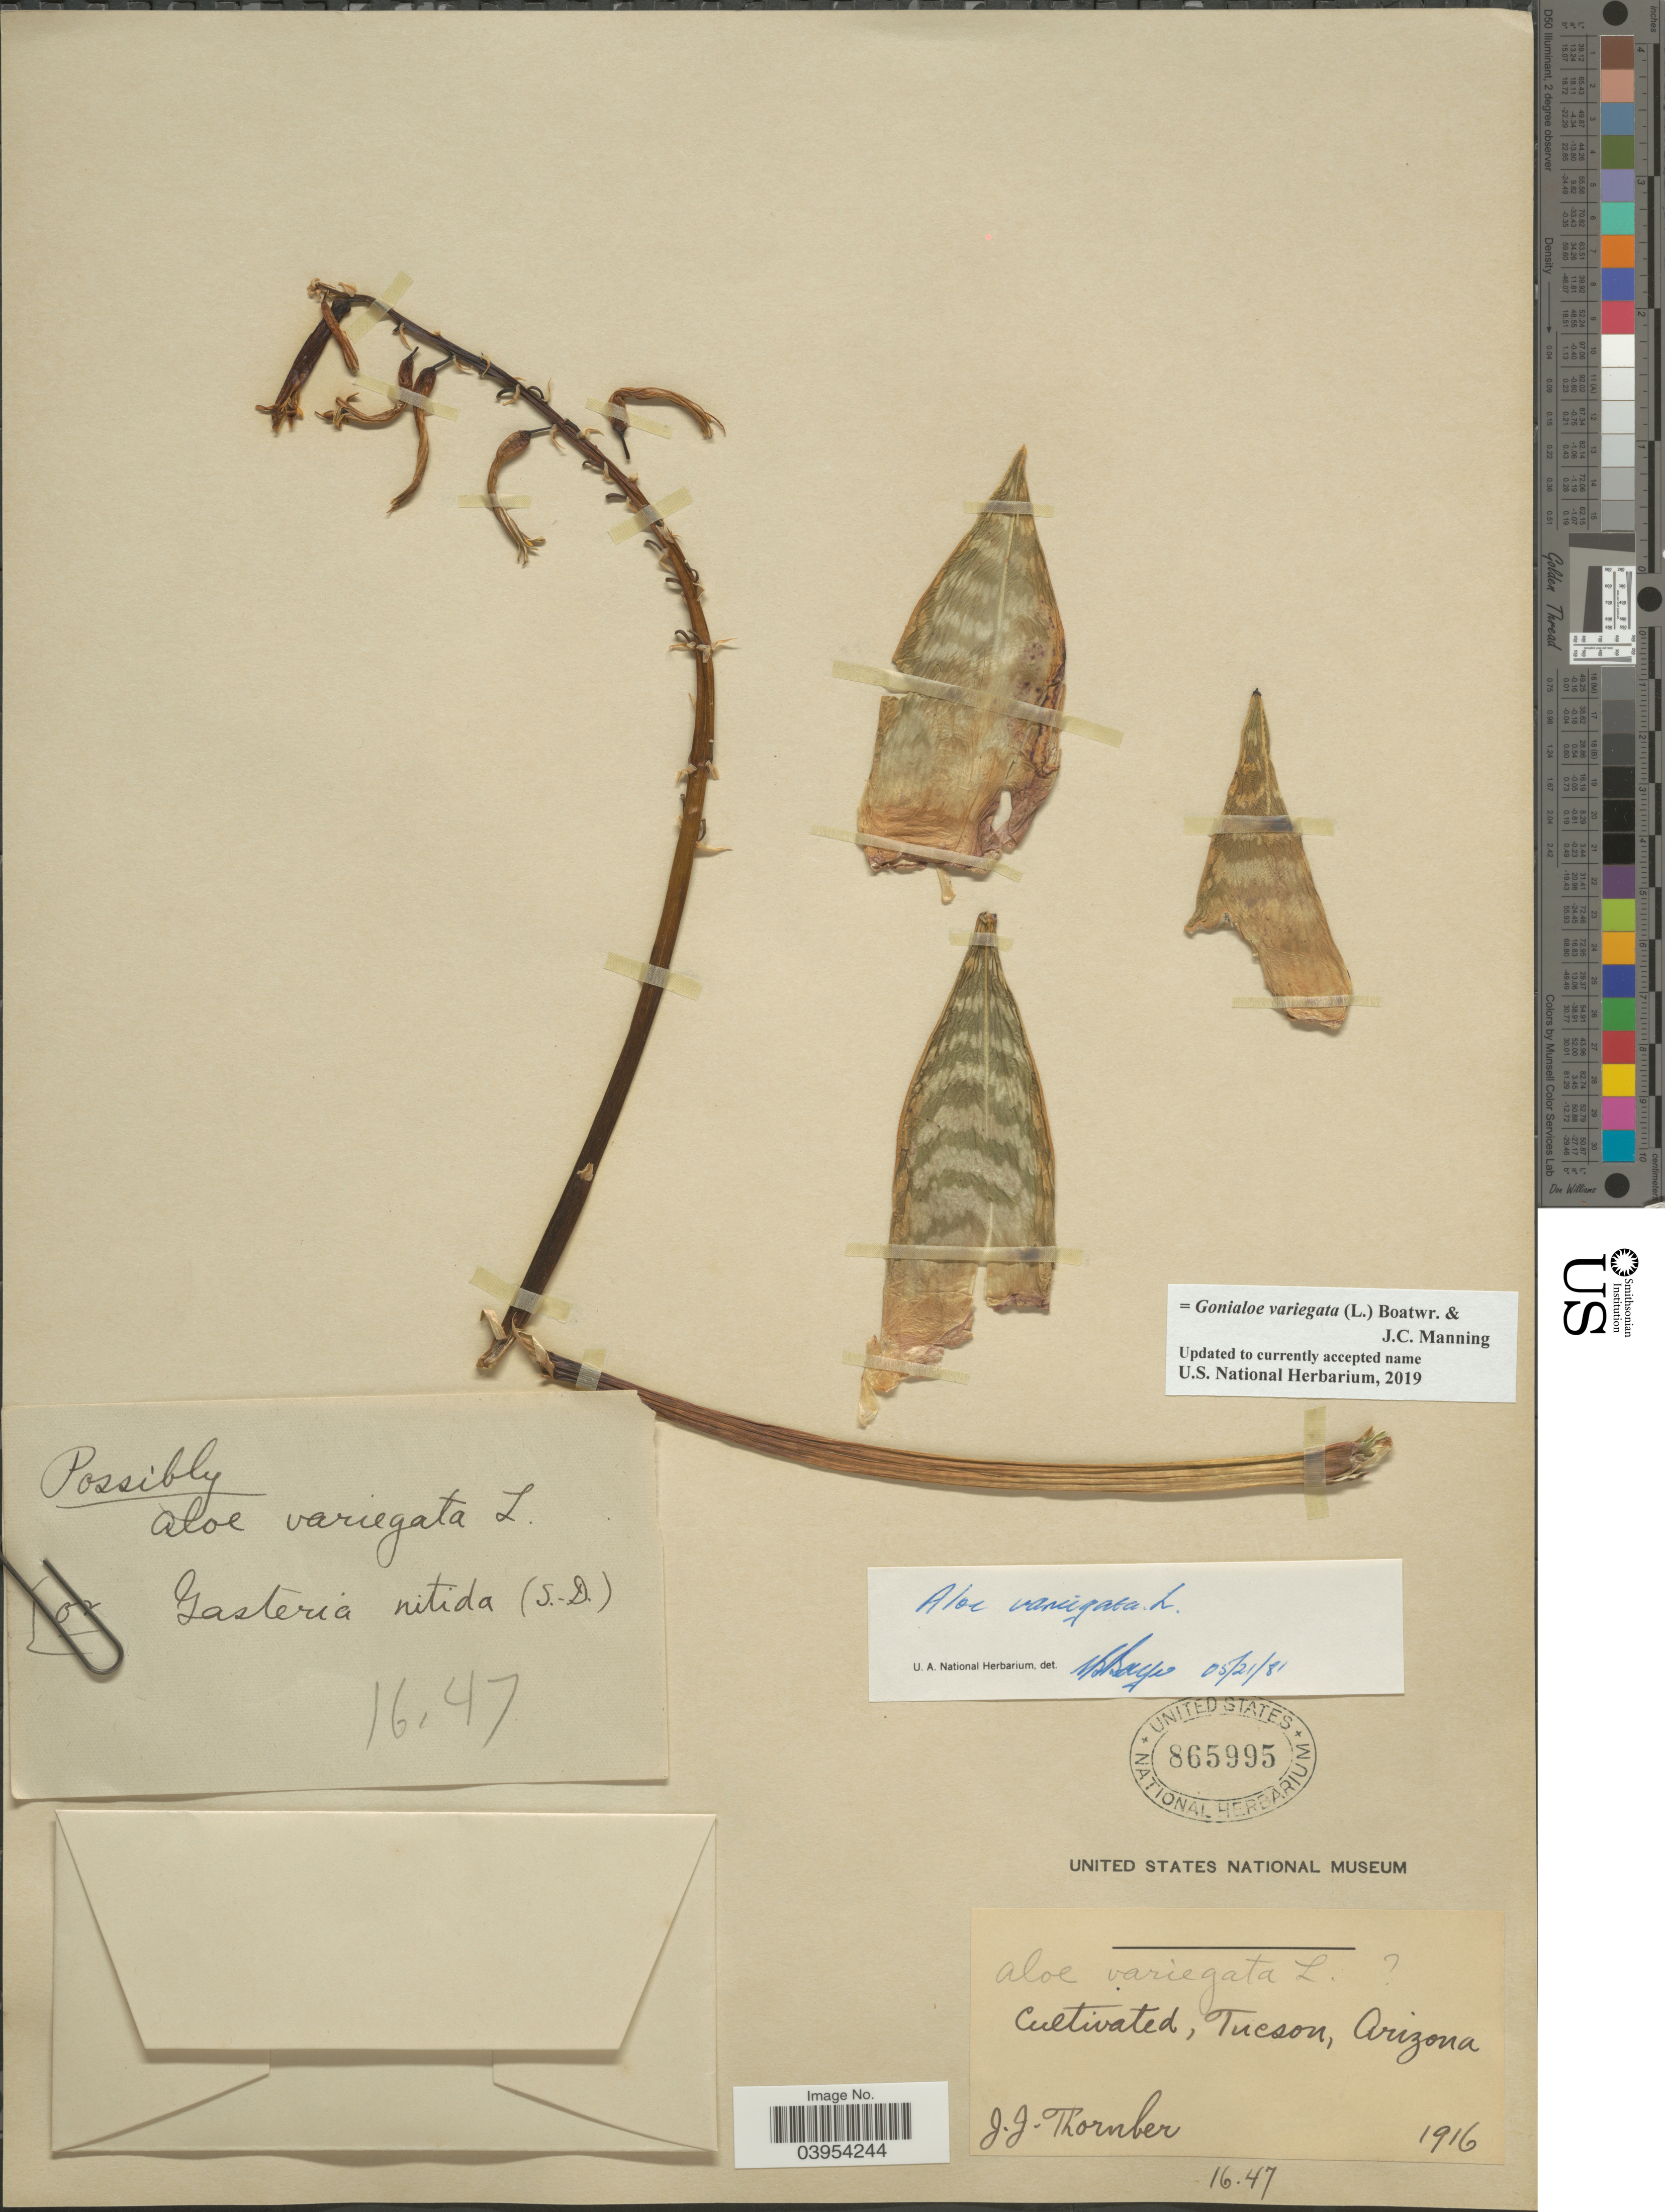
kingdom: Plantae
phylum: Tracheophyta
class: Liliopsida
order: Asparagales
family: Asphodelaceae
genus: Gonialoe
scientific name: Gonialoe variegata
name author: (L.) Boatwr. & J.C. Manning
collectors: J. Thornber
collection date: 1916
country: United States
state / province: Arizona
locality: Tucson.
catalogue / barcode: US 865995